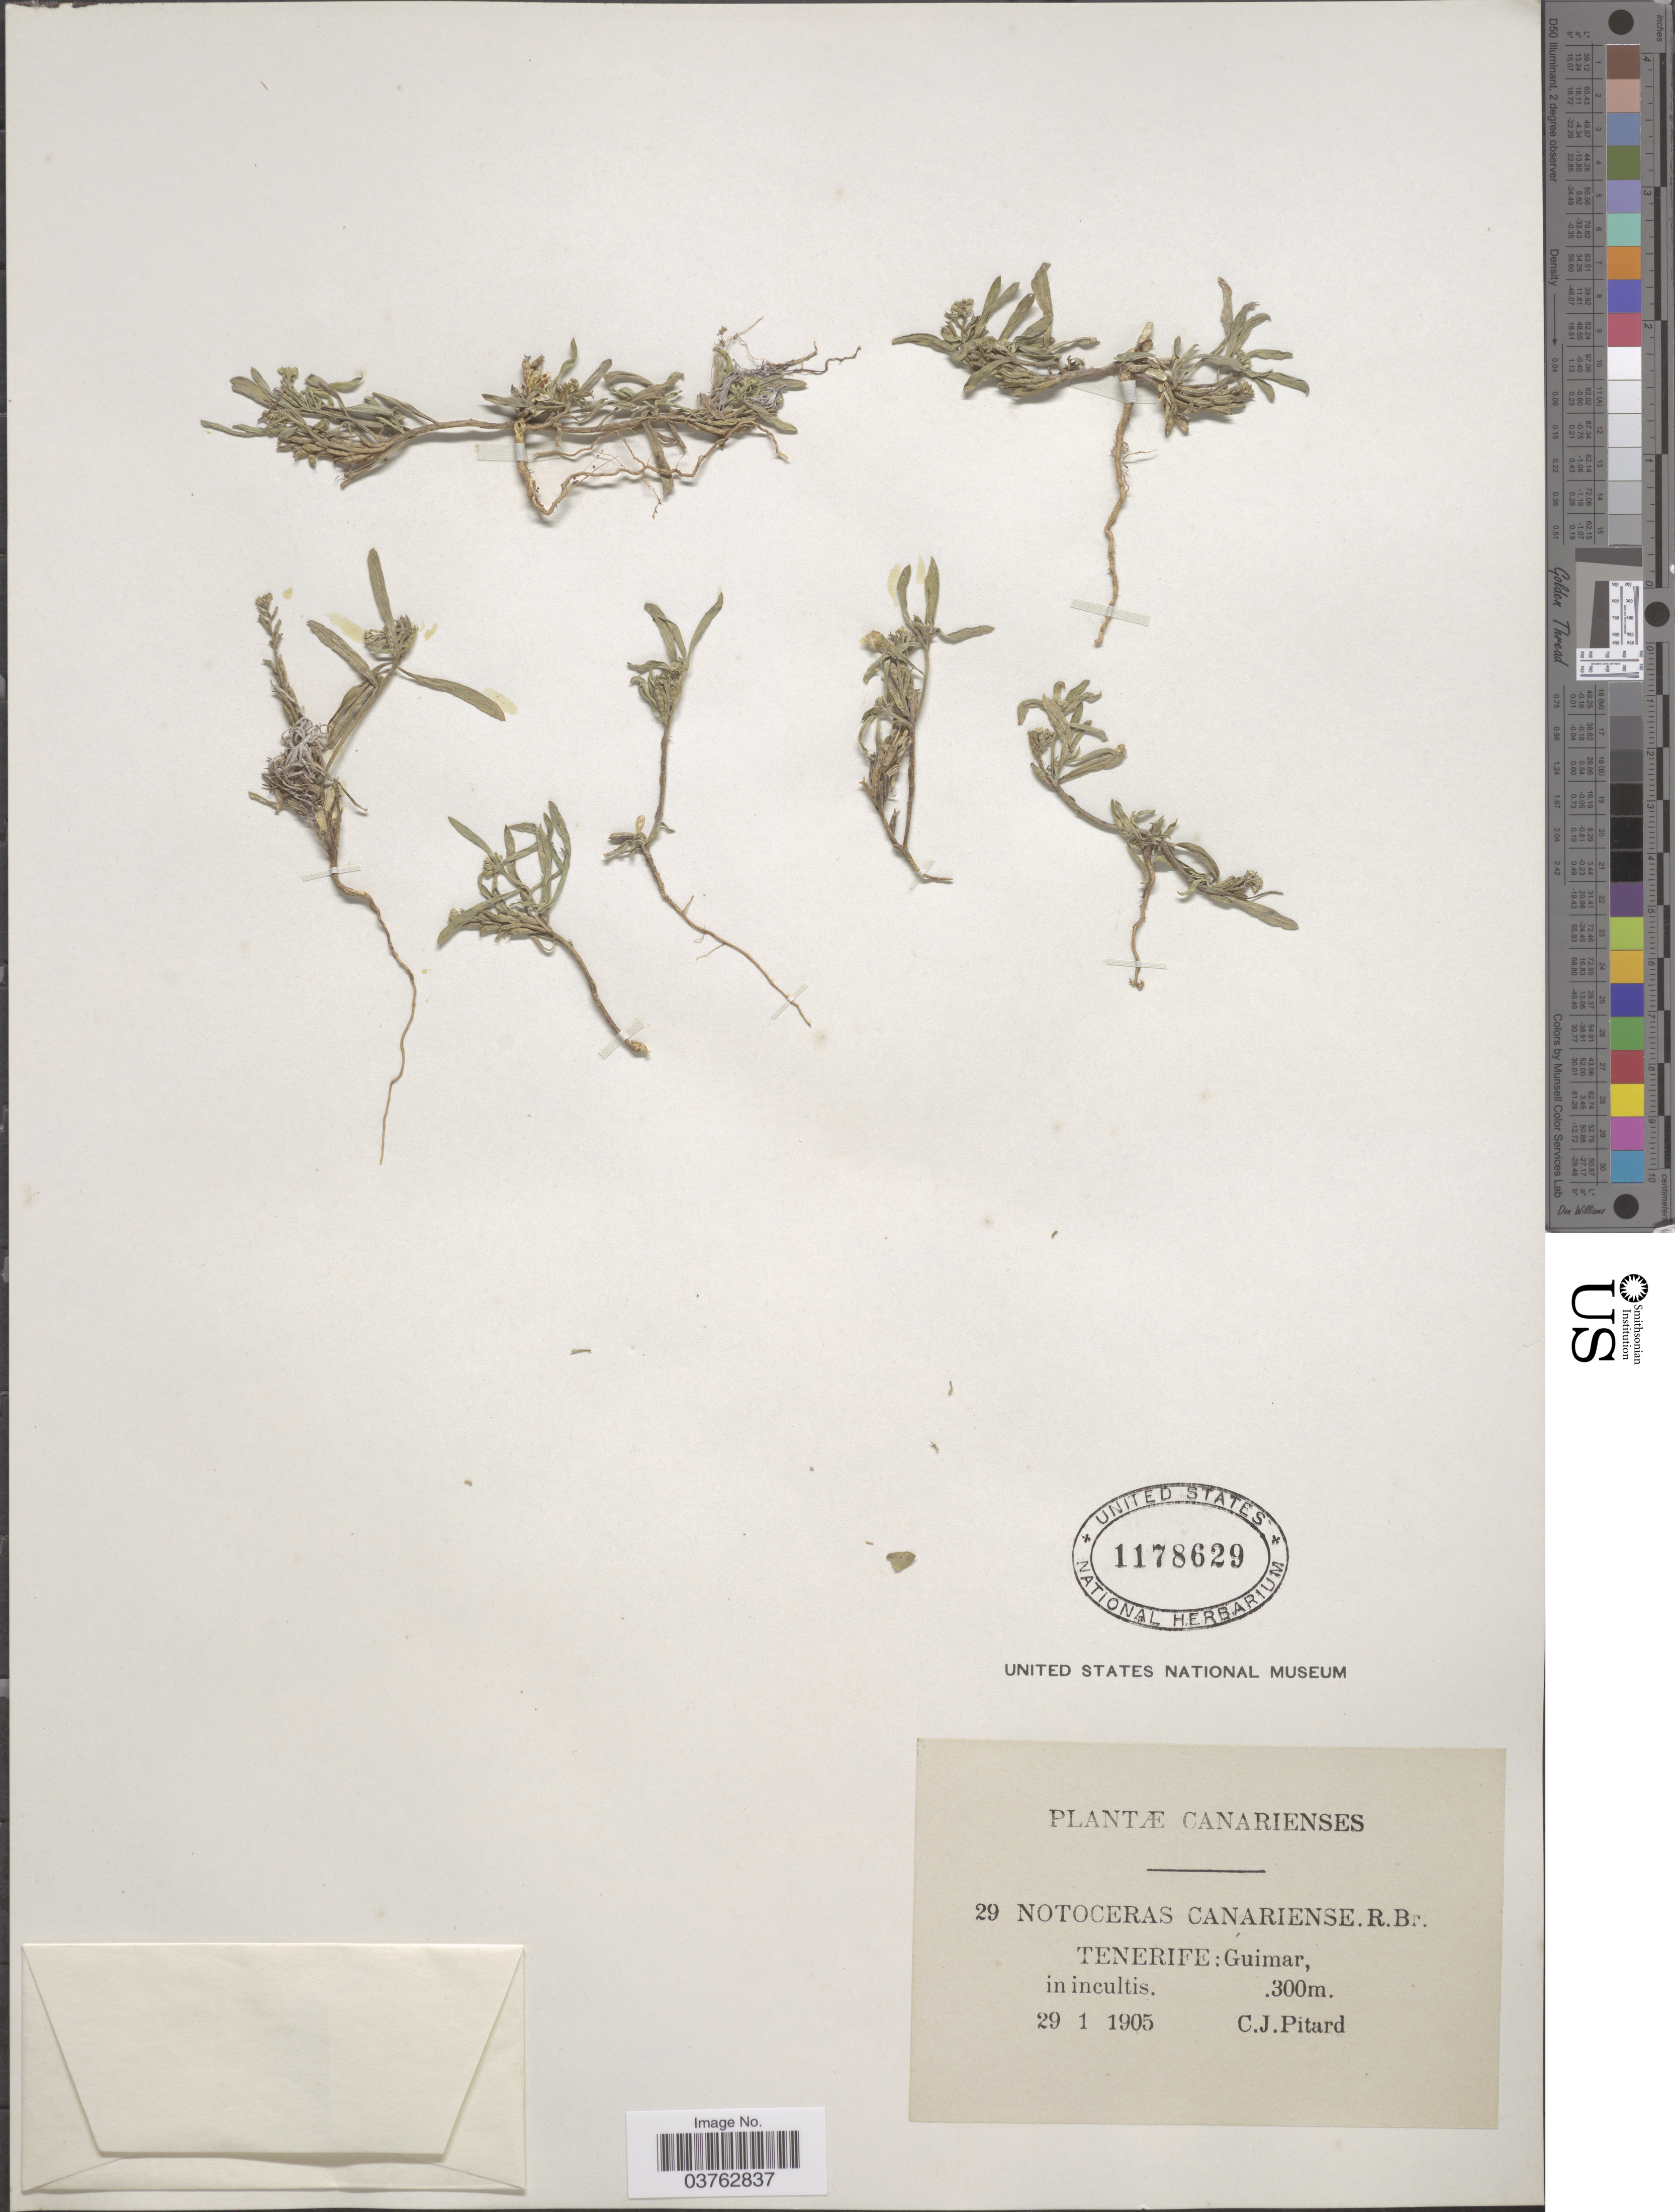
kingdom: Plantae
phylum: Tracheophyta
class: Magnoliopsida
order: Brassicales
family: Brassicaceae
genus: Notoceras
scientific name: Notoceras canariense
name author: W.T. Aiton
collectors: C. Pitard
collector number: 29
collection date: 1905-01-29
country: Spain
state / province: Canarias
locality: Canarienses. Tenerife: Guimar.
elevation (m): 300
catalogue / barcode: US 1178629